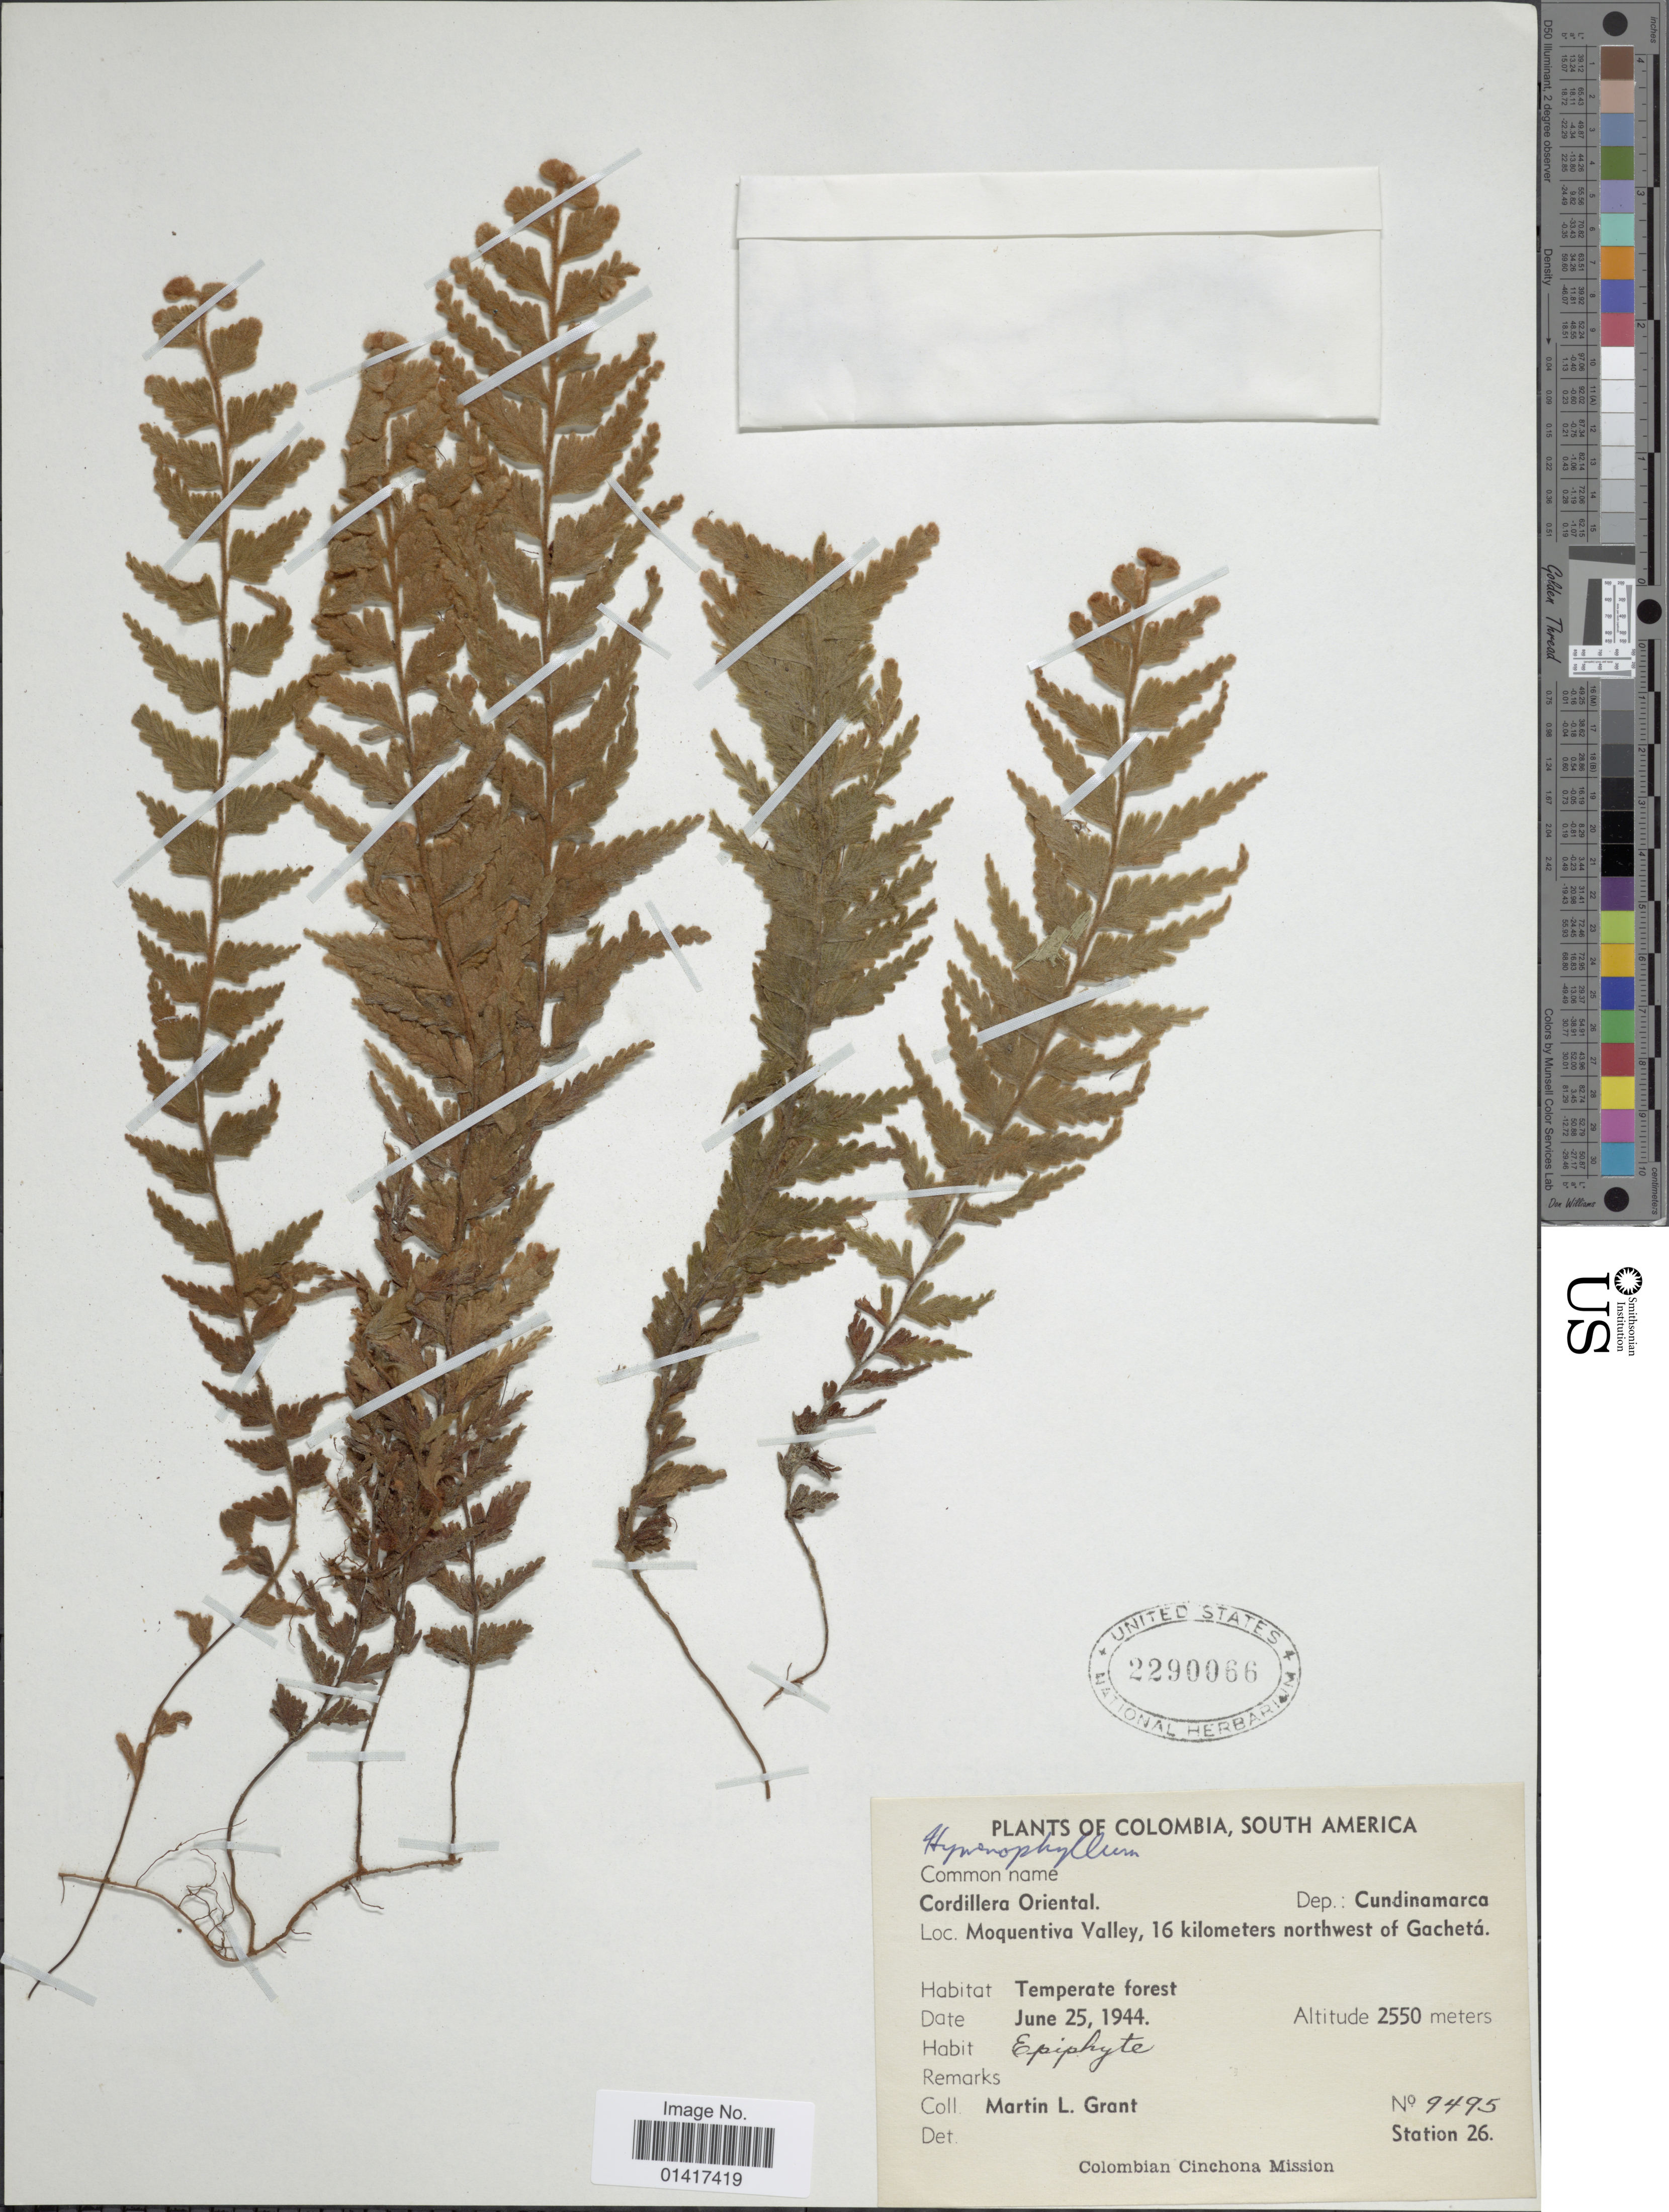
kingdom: Plantae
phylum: Tracheophyta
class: Polypodiopsida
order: Hymenophyllales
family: Hymenophyllaceae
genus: Hymenophyllum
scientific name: Hymenophyllum sp.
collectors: M. L. Grant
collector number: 9495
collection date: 1944-06-25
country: Colombia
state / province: Cundinamarca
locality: Cordillera Oriental. Moquentiva valley, 16 kilometers northwest of Gacheta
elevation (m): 2550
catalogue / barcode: US 2290066